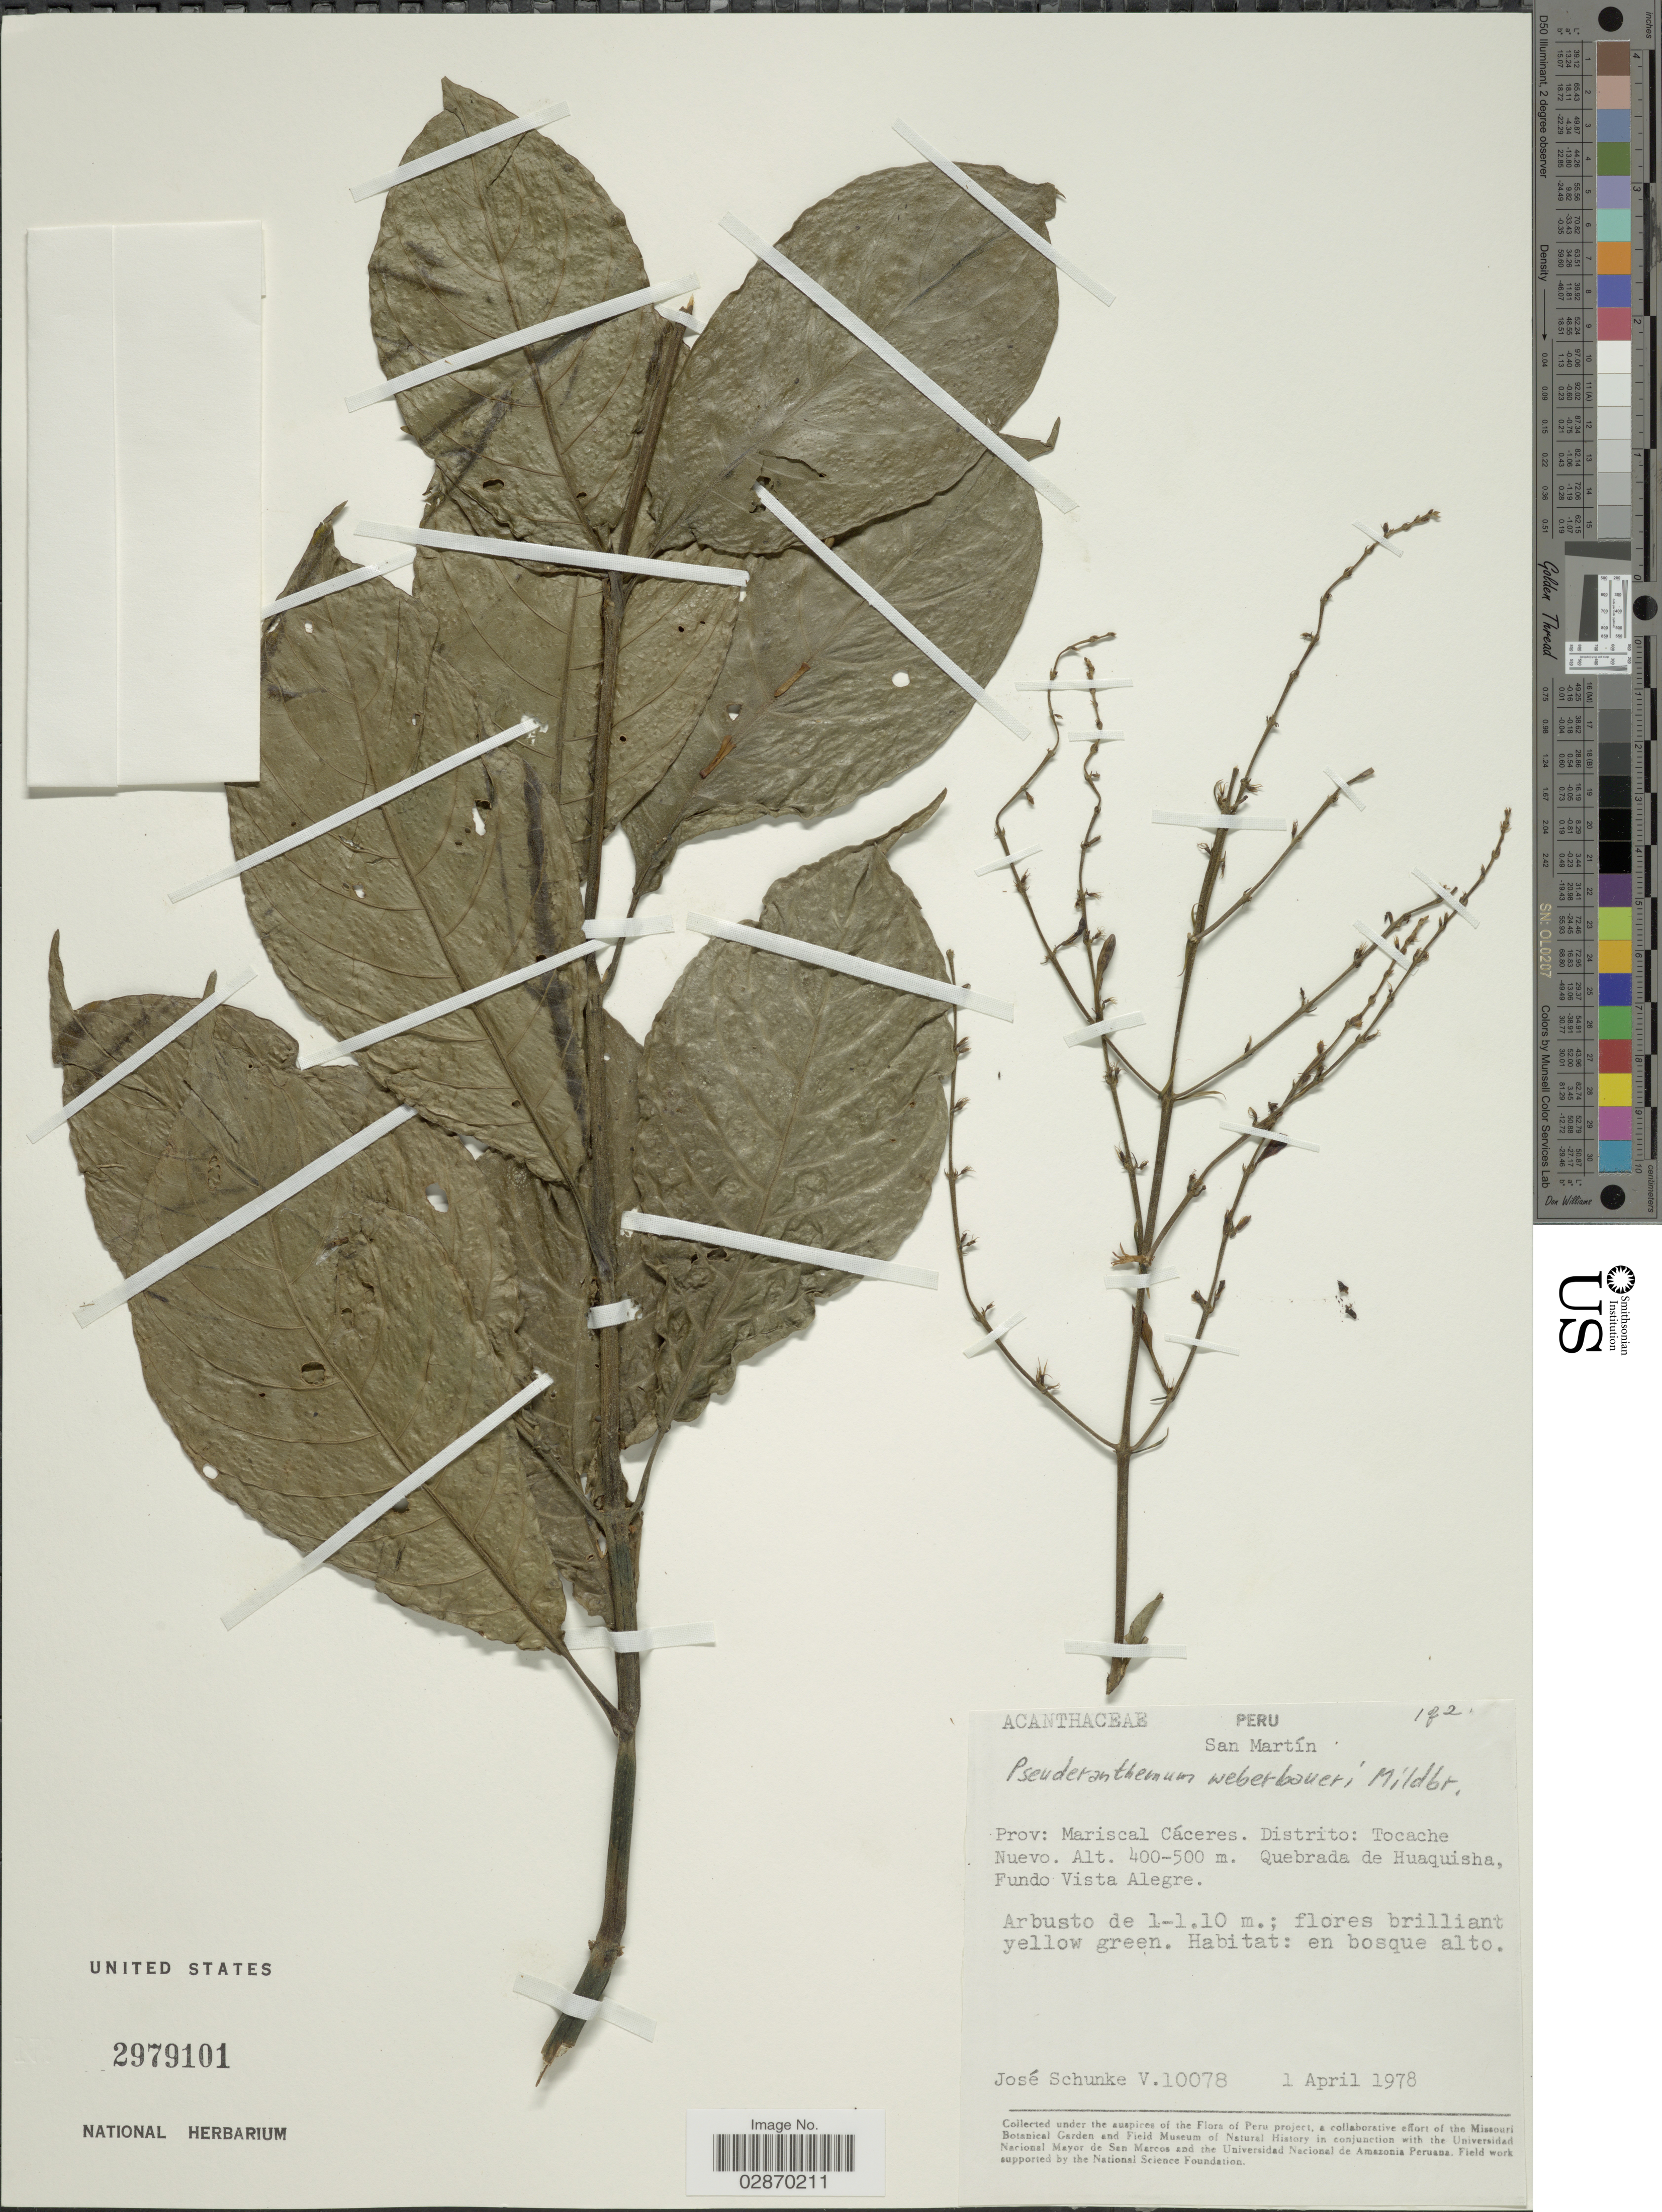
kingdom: Plantae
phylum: Tracheophyta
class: Magnoliopsida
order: Lamiales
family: Acanthaceae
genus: Pseuderanthemum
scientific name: Pseuderanthemum sp.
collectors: J. Schunke Vigo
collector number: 10078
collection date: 1978-04-01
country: Peru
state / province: San Martín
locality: San Martín. Prov: Mariscal Cáceres. Distrito: Tocache Nuevo. Quebrada de Huaquisha, Fundo Vista Alegre.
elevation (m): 400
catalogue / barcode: US 2979101